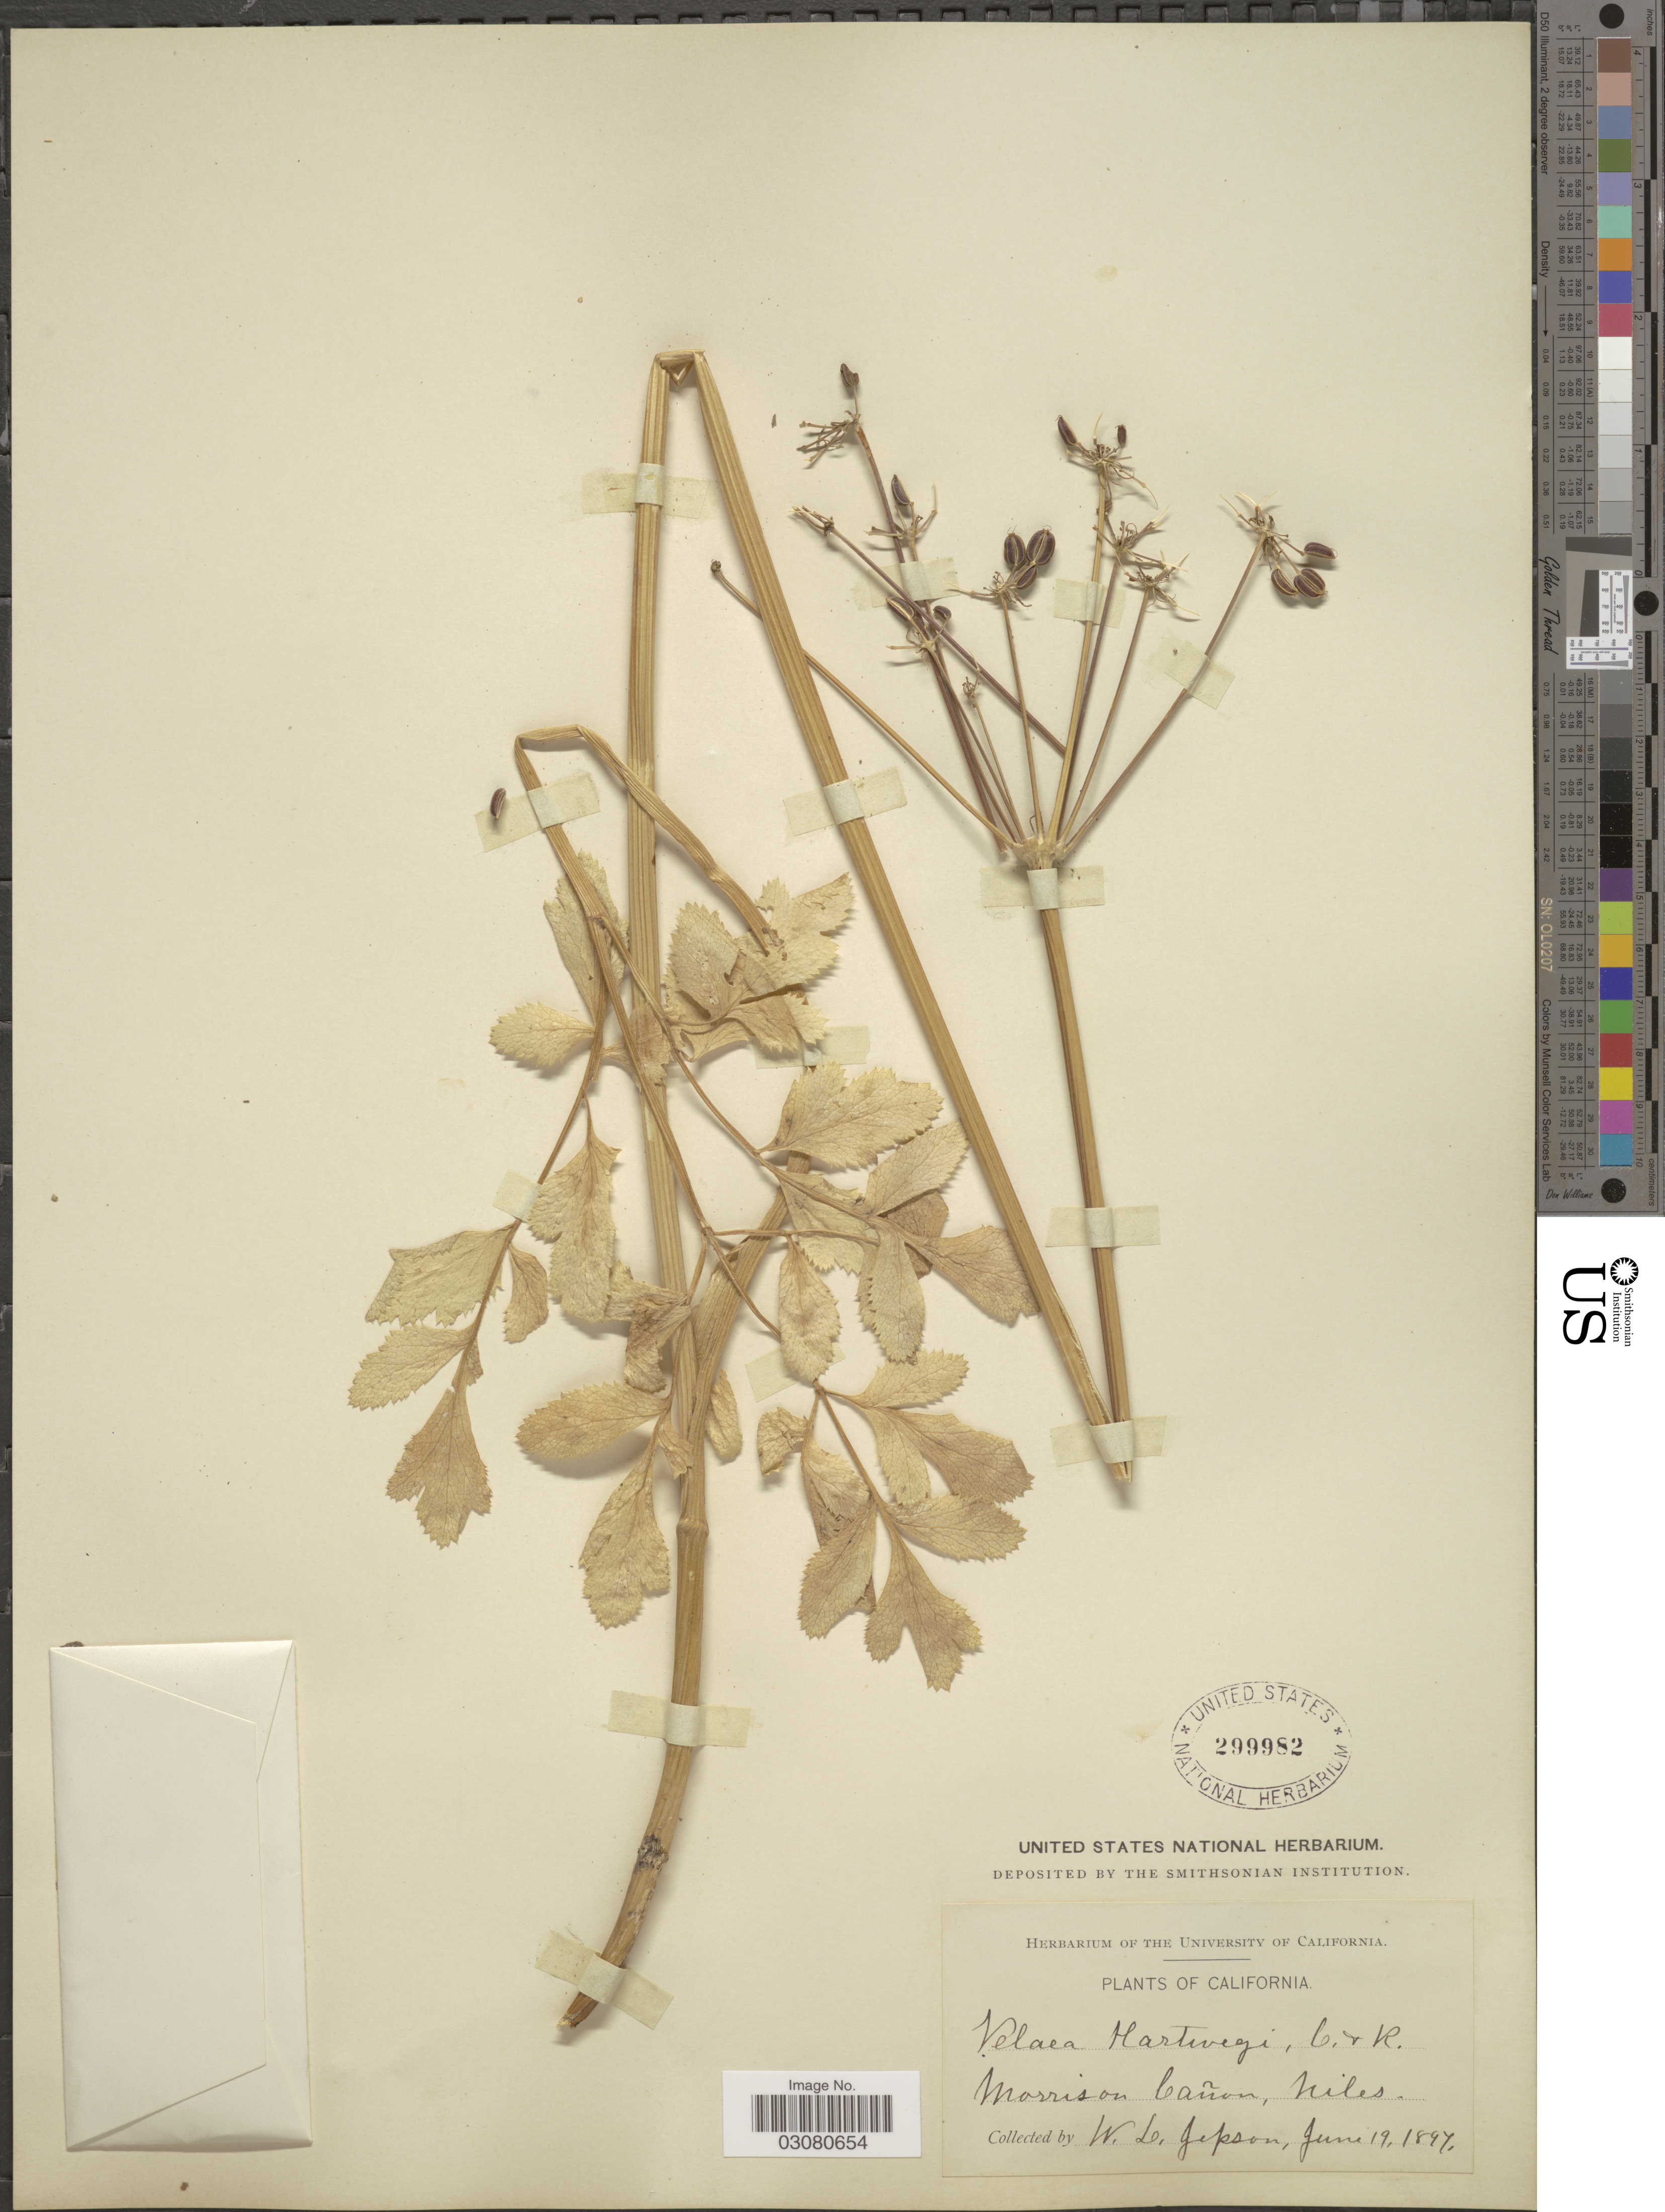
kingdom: Plantae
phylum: Tracheophyta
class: Magnoliopsida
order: Apiales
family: Apiaceae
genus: Drudeophytum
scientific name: Drudeophytum hartwegii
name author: (A. Gray) J.M. Coult. & Rose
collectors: W. L. Jepson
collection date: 1897-06-19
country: United States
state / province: California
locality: Morrison Cañon, Niles.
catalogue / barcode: US 299982